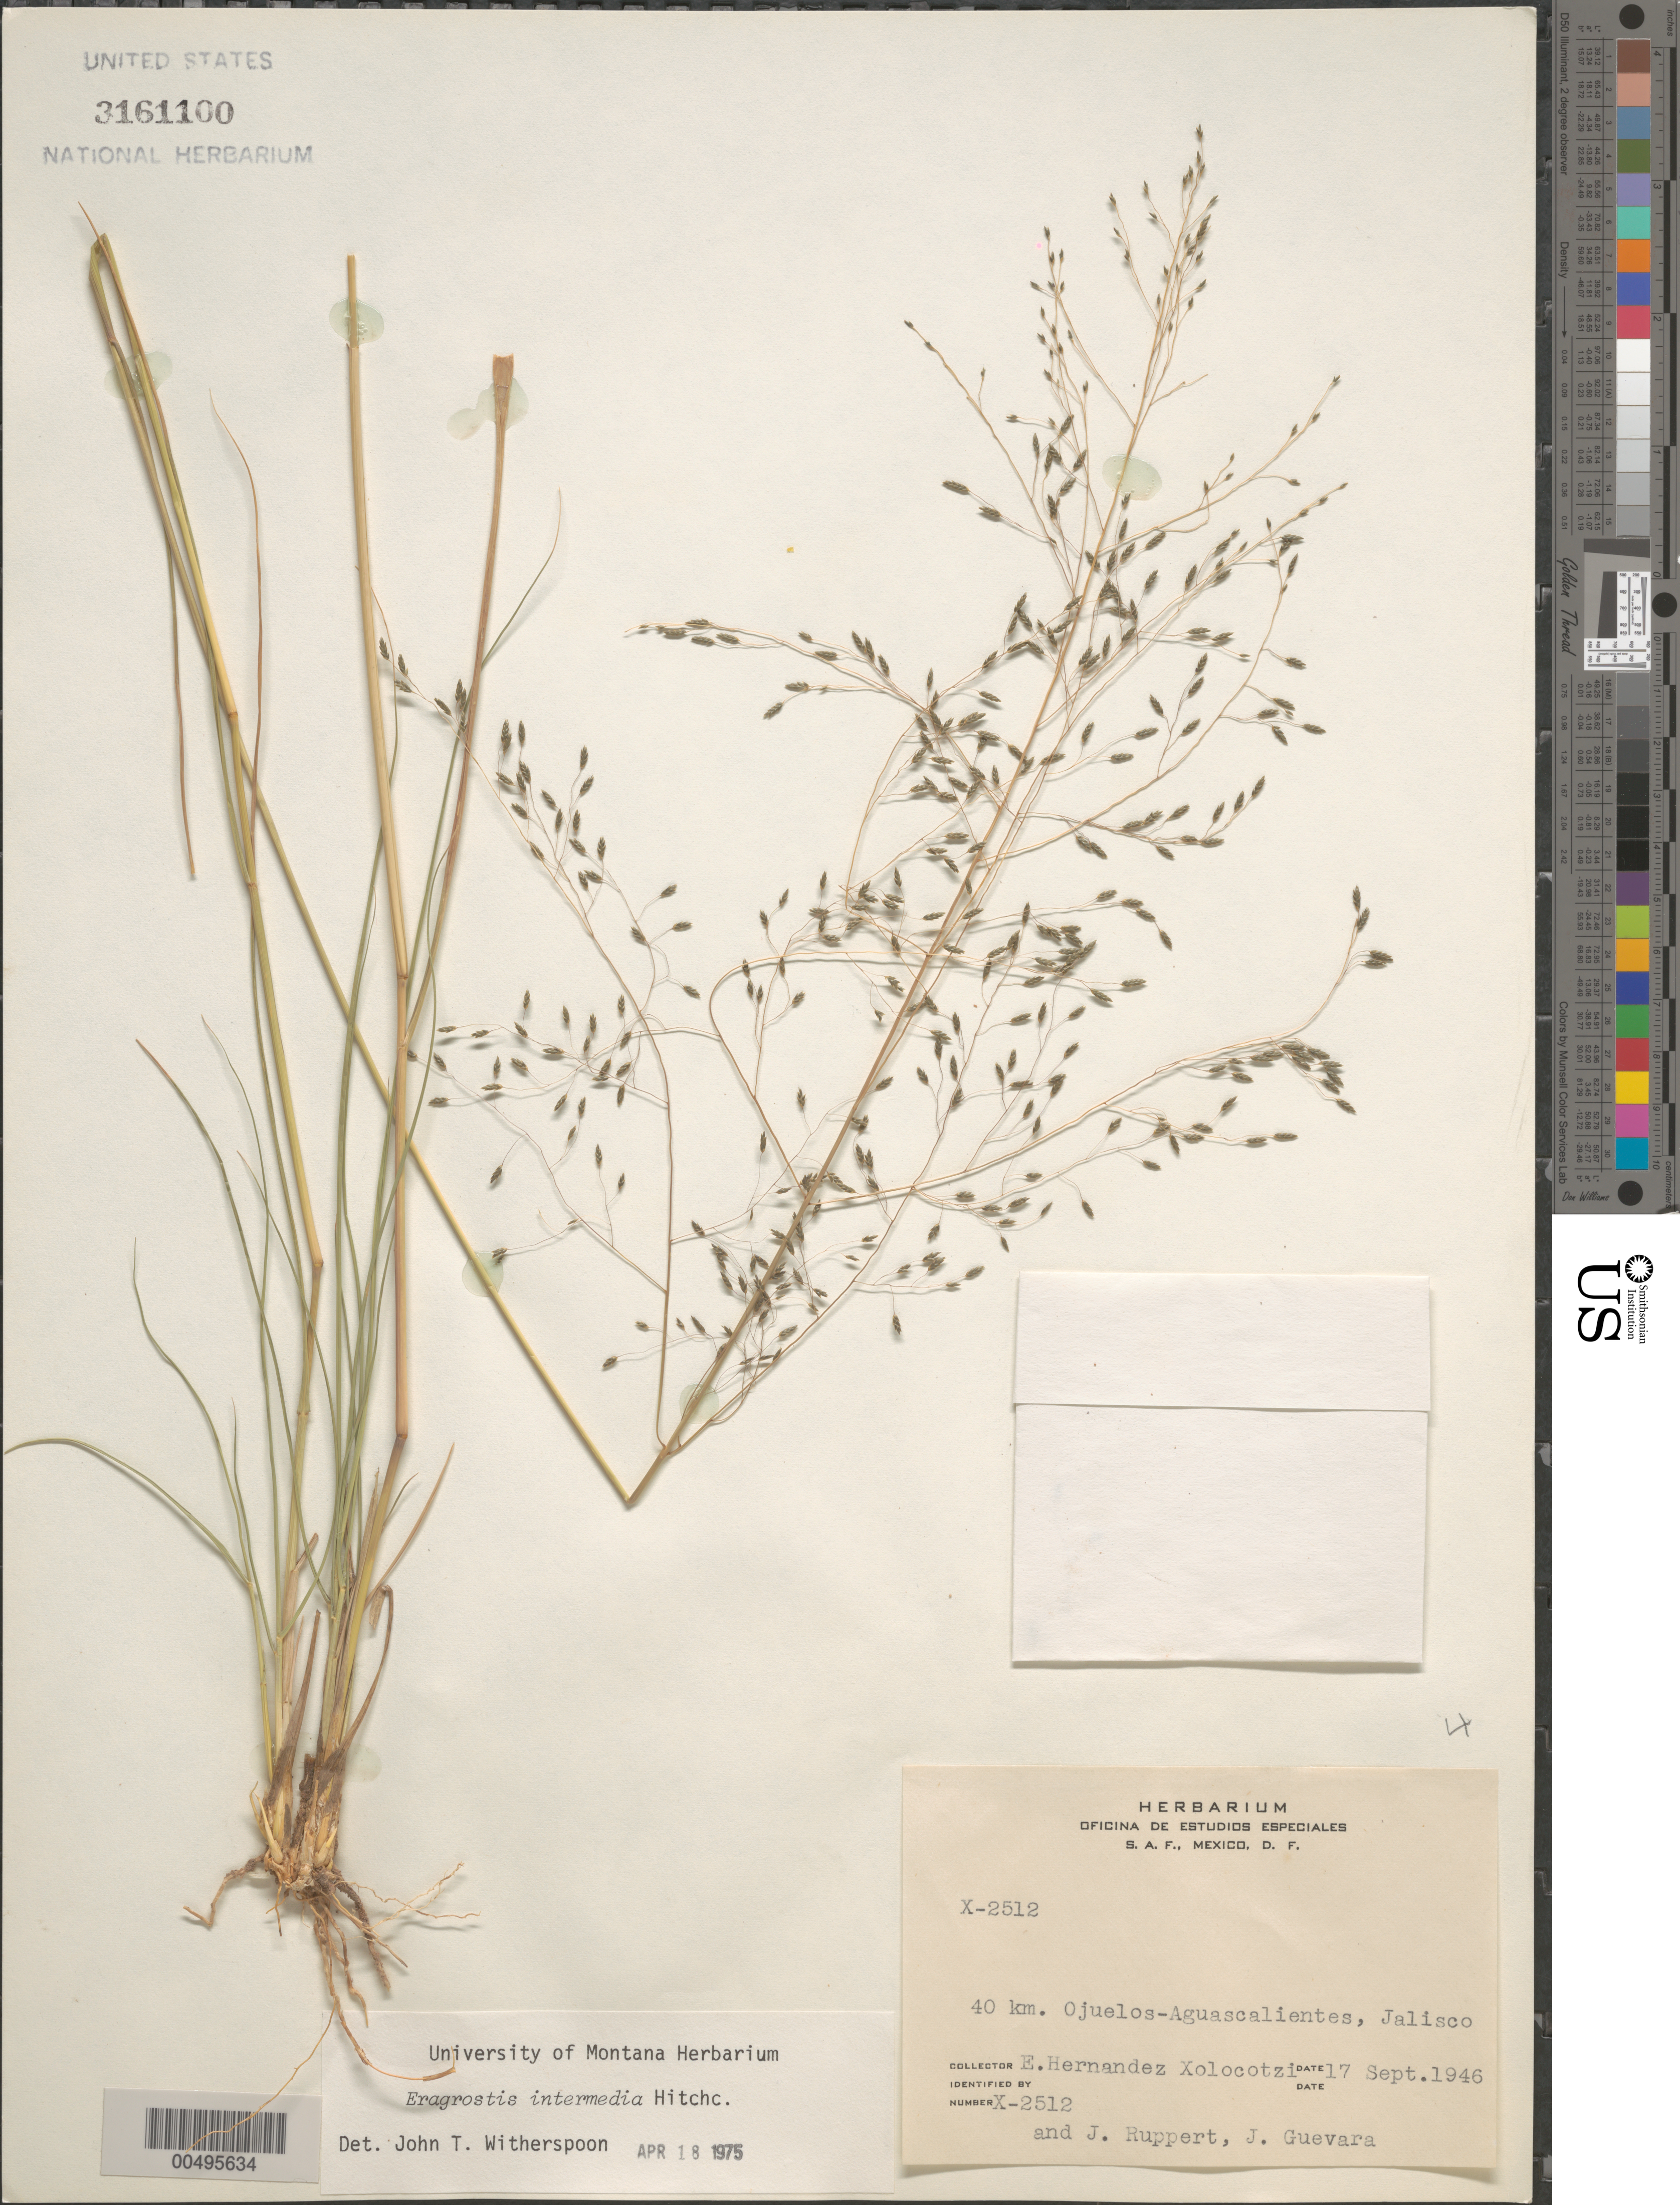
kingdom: Plantae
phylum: Tracheophyta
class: Liliopsida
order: Poales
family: Poaceae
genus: Eragrostis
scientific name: Eragrostis intermedia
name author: Hitchc.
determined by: Witherspoon, John T.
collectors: E. I. Hernández-X., J. Ruppert & J. Guevara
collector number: X-2512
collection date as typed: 17 Sep 1946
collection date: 1946-09-17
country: Mexico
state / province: Jalisco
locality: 40 km Ojuelos-Aguascalientes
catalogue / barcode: US 3161100